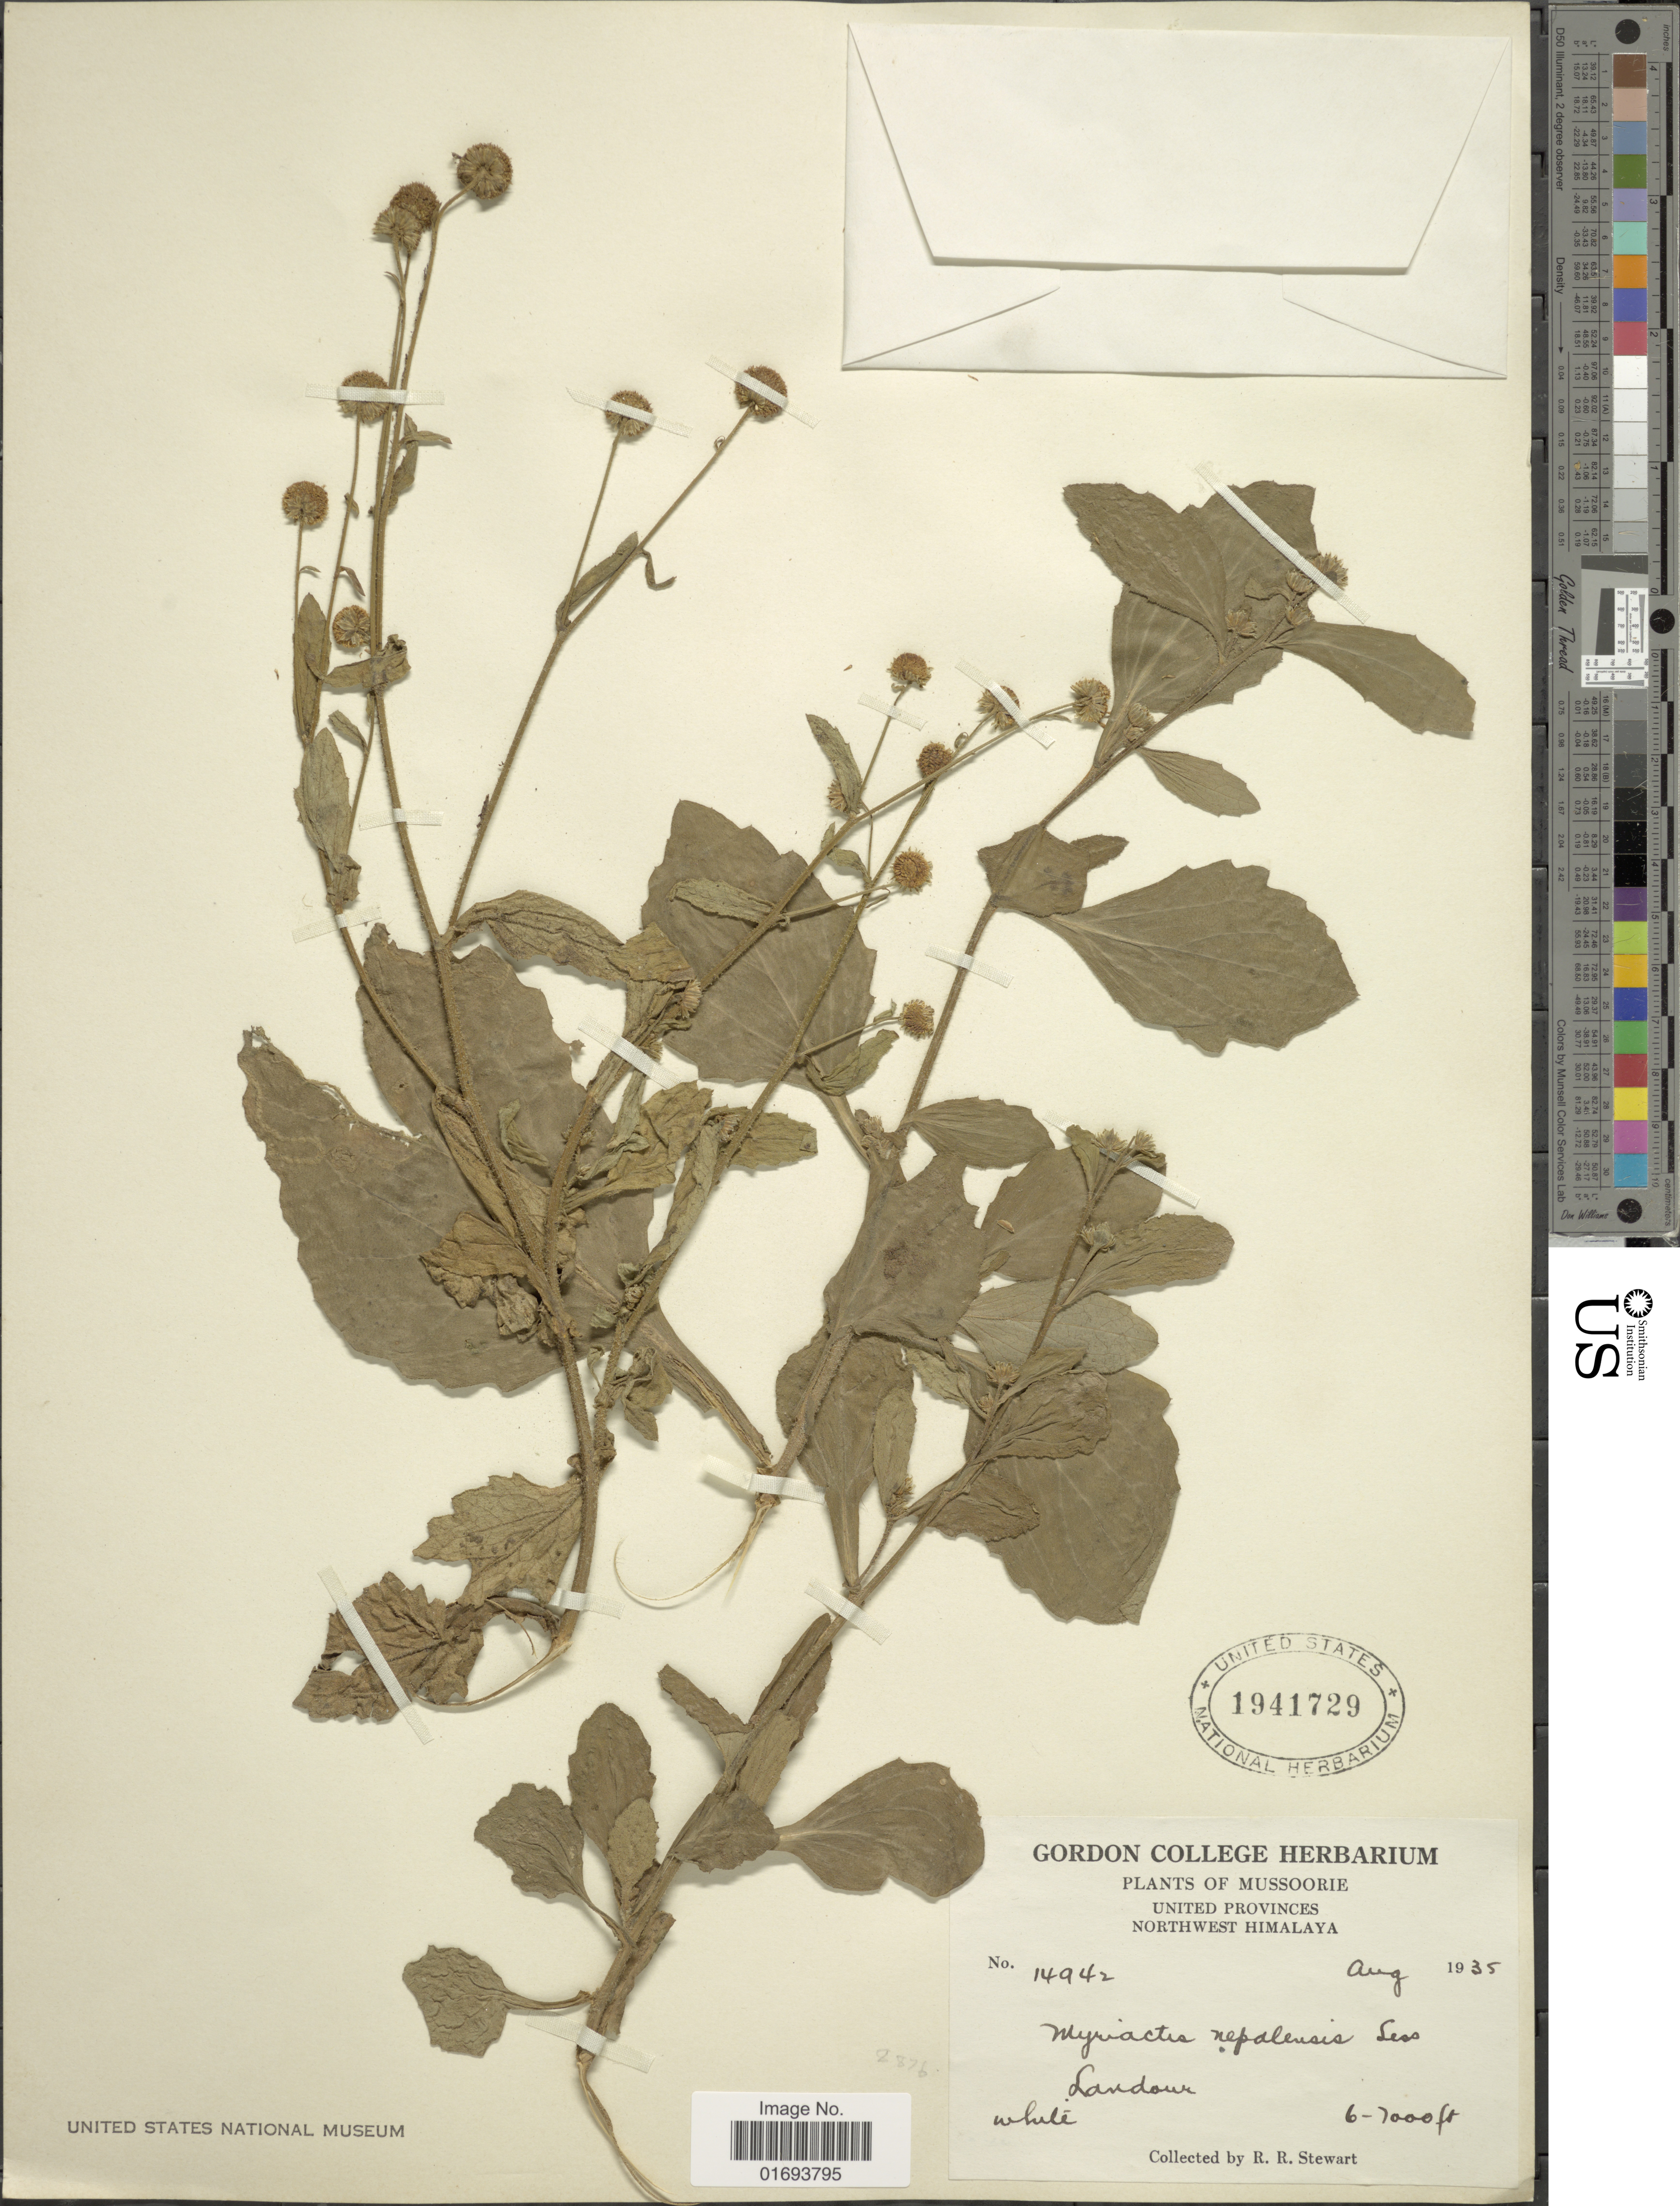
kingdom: Plantae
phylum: Tracheophyta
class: Magnoliopsida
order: Asterales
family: Asteraceae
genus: Myriactis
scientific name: Myriactis nepalensis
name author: Less.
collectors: R. R. Stewart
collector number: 14942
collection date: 1935-08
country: India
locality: Mussoorie, United Provinces, Northwest Himalaya. Landour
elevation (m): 1829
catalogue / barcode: US 1941729